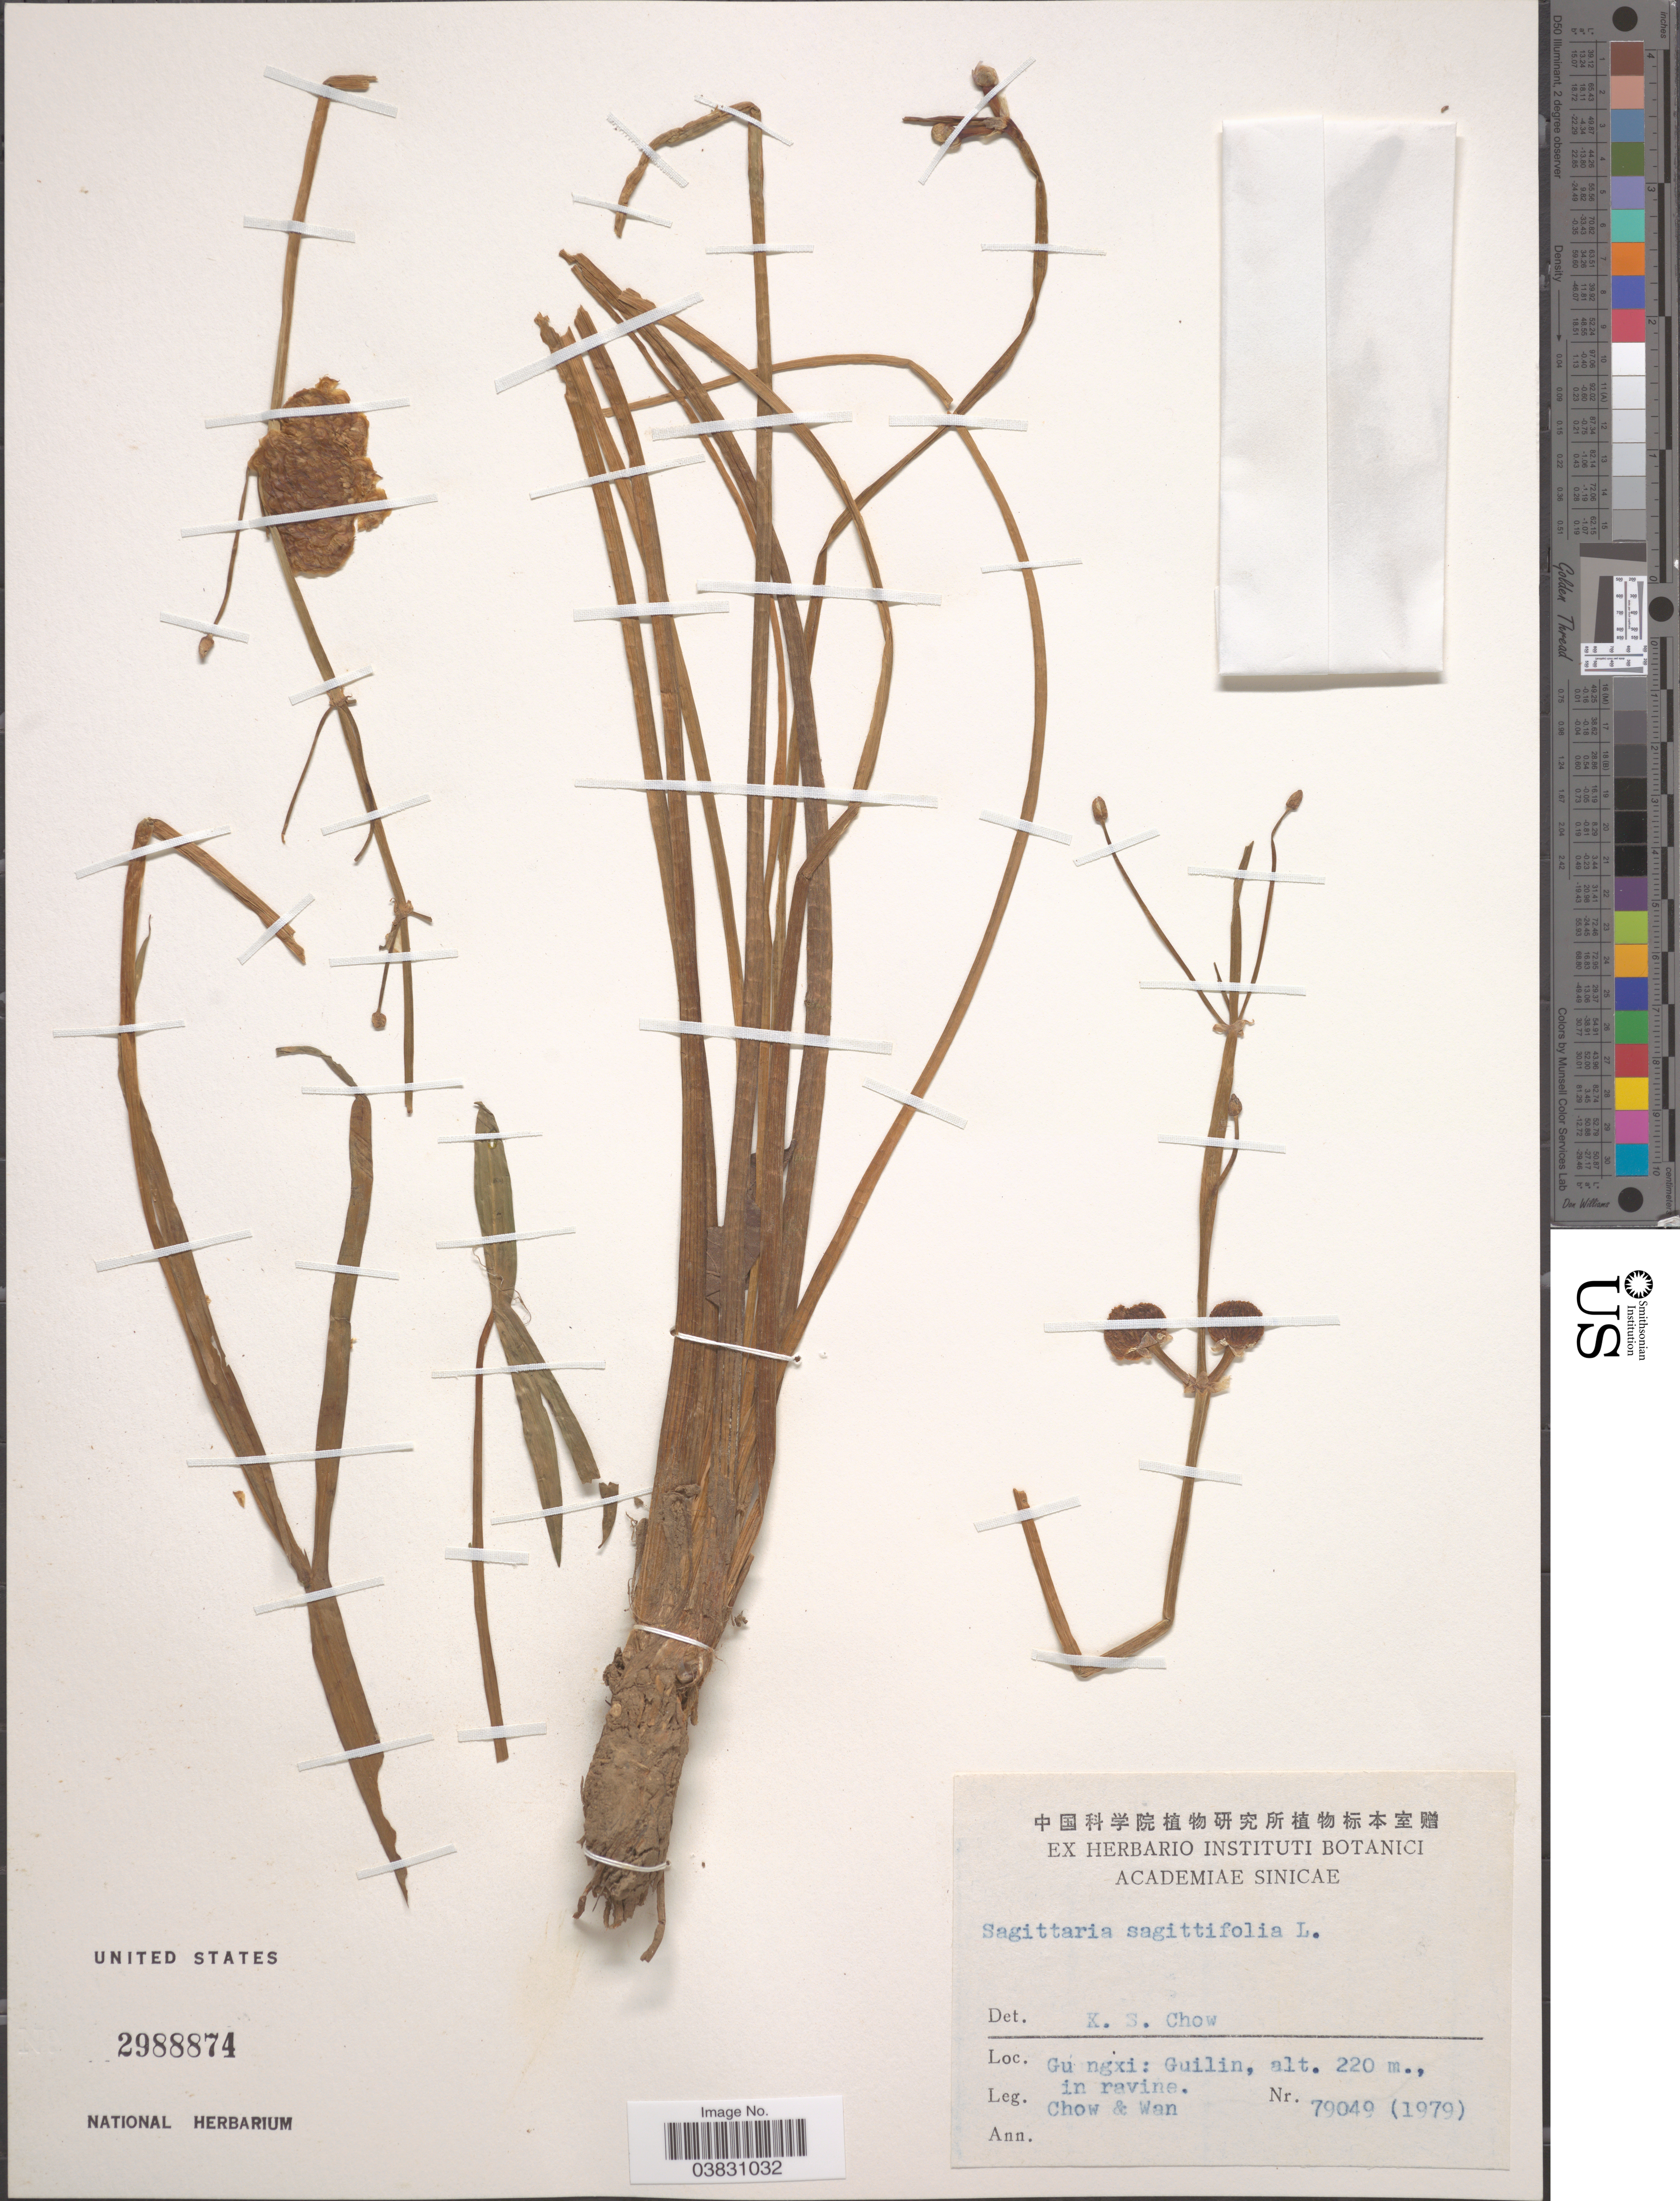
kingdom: Plantae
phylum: Tracheophyta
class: Liliopsida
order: Alismatales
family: Alismataceae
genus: Sagittaria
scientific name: Sagittaria sagittifolia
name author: L.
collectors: Chow, -- & -. Wan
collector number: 79049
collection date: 1979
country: China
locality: Gu ngxi: Guilin. In ravine.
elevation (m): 220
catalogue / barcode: US 2988874